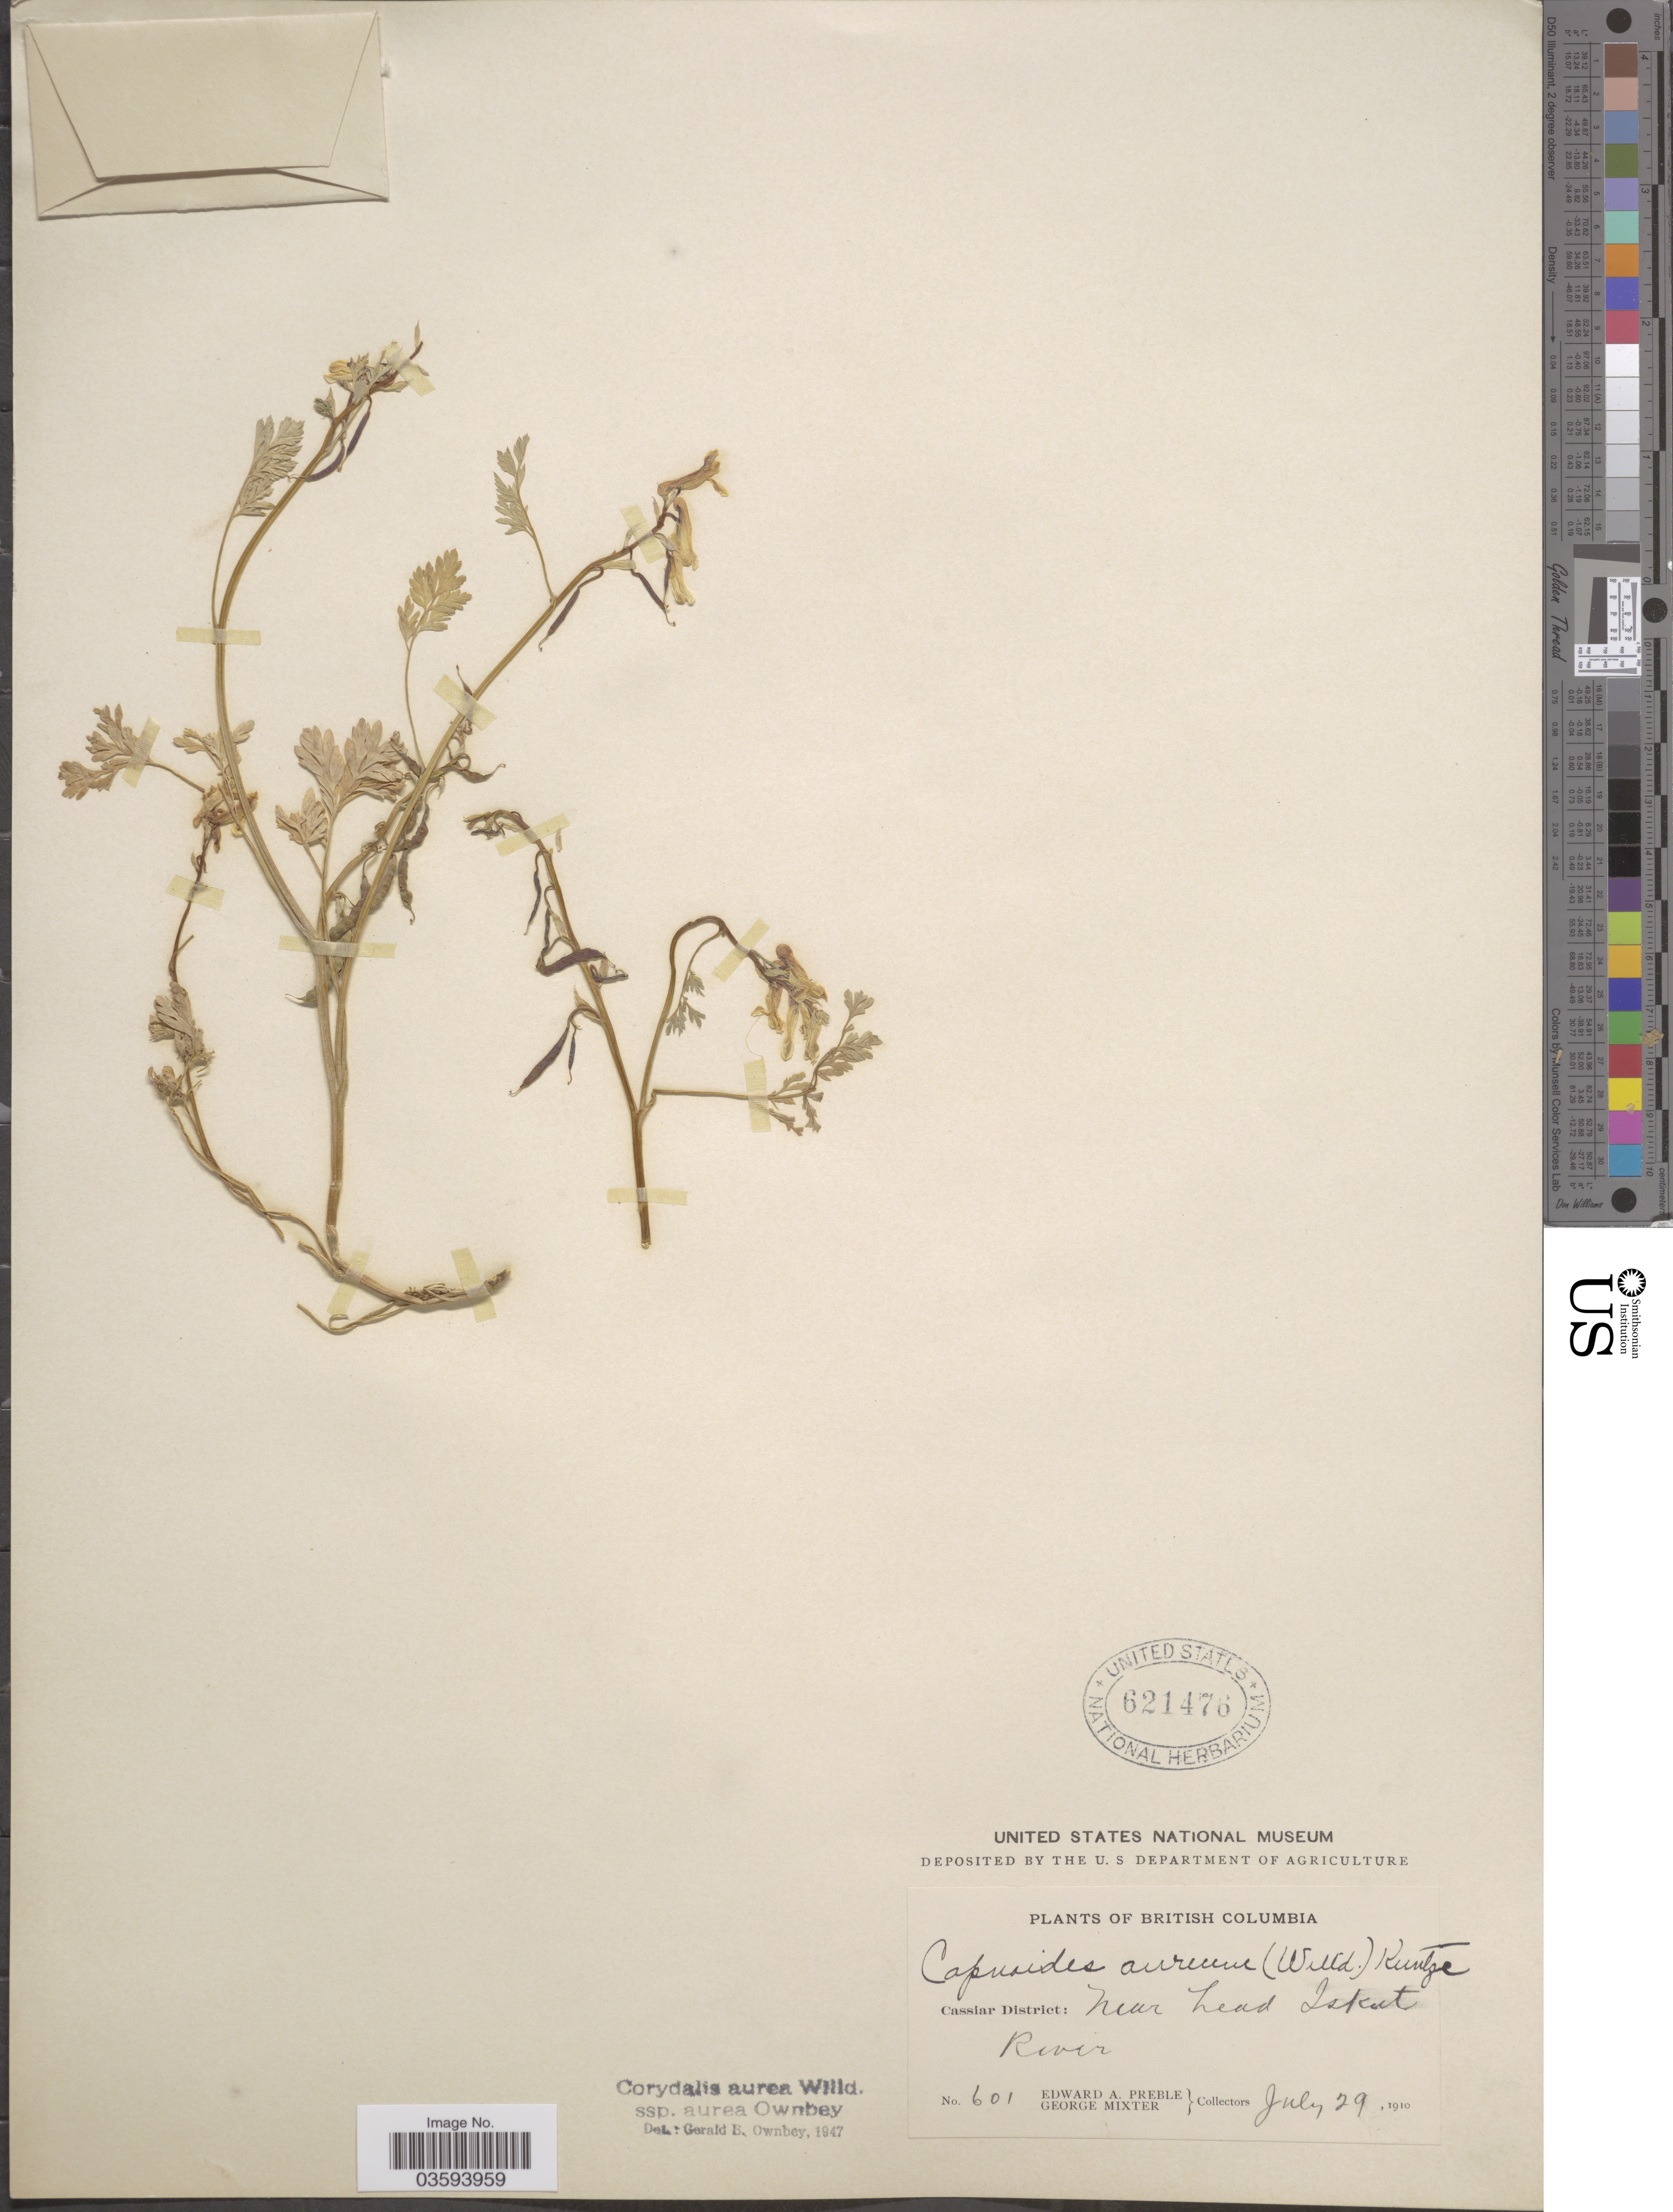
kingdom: Plantae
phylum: Tracheophyta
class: Magnoliopsida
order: Ranunculales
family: Papaveraceae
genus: Corydalis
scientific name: Corydalis aurea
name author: Willd.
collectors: E. Preble & G. Mixter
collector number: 601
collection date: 1910-07-29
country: Canada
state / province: British Columbia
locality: Cassiar District: Near head Iskut River.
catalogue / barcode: US 621476